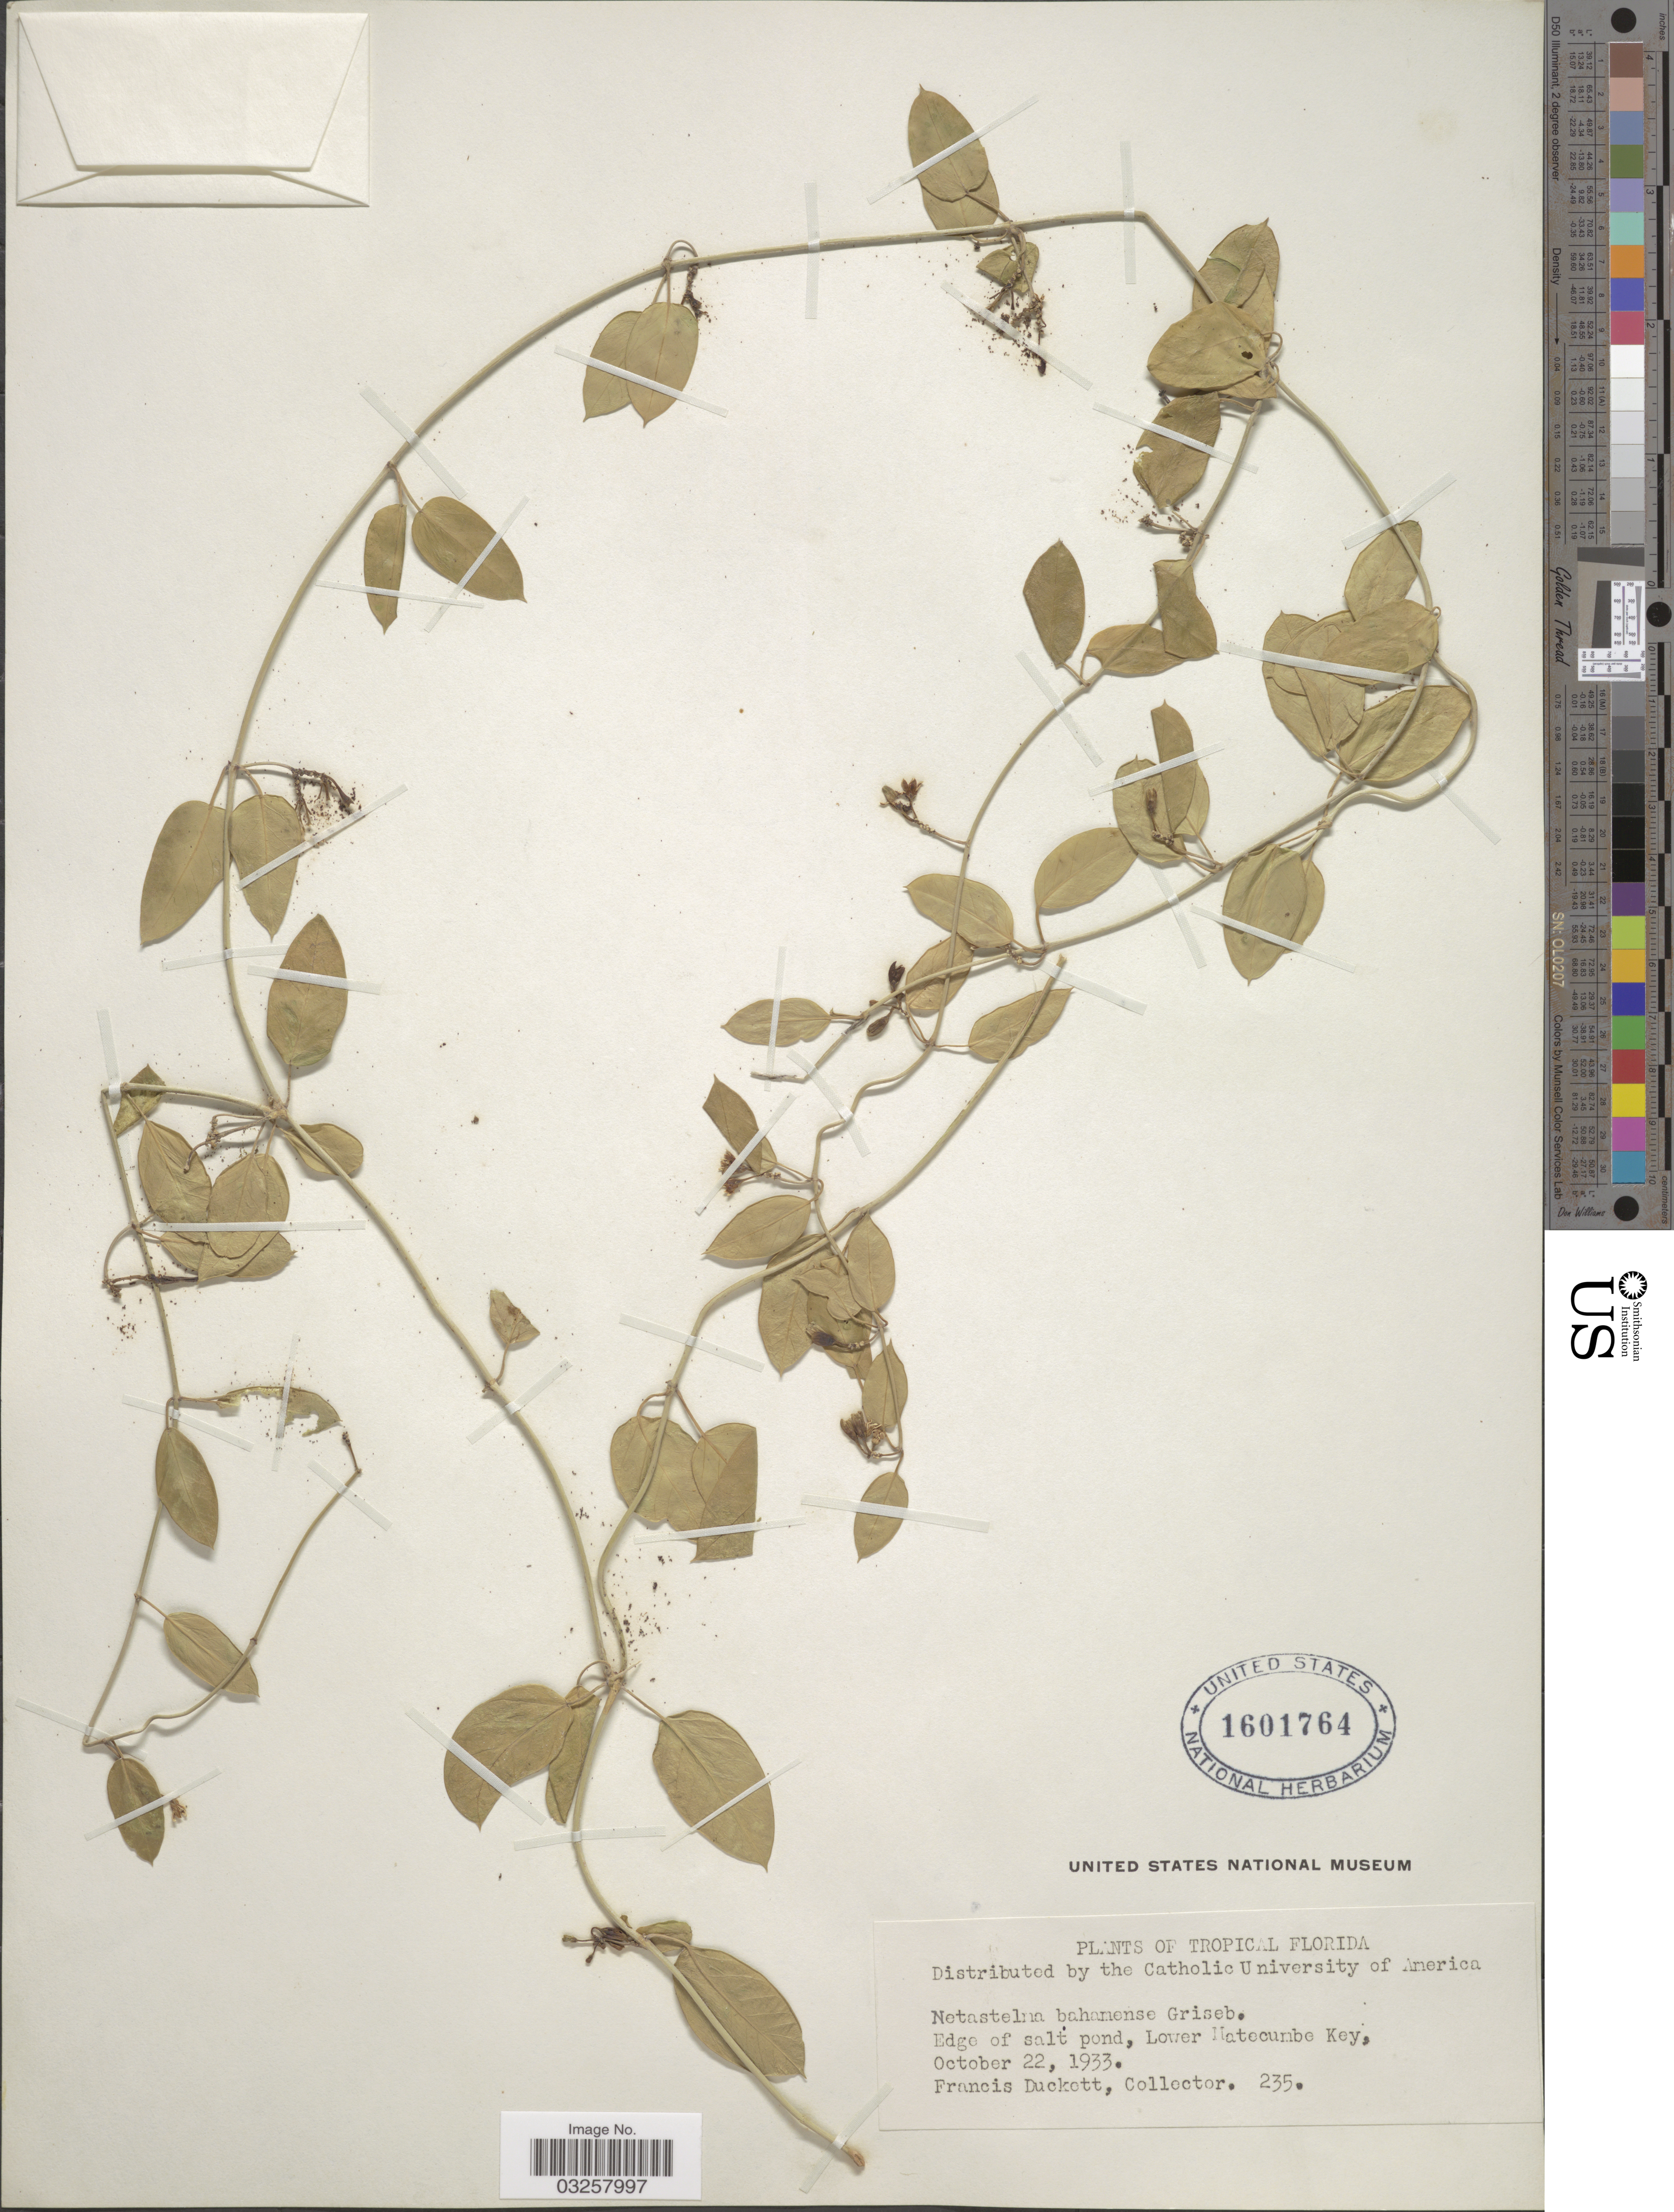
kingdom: Plantae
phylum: Tracheophyta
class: Magnoliopsida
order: Gentianales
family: Apocynaceae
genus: Metastelma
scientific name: Metastelma bahamense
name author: Griseb.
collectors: F. Duckett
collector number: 235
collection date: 1933-10-22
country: United States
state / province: Florida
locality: Tropical Florida. Edge of salt pond, Lower Matecumbe Key.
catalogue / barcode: US 1601764